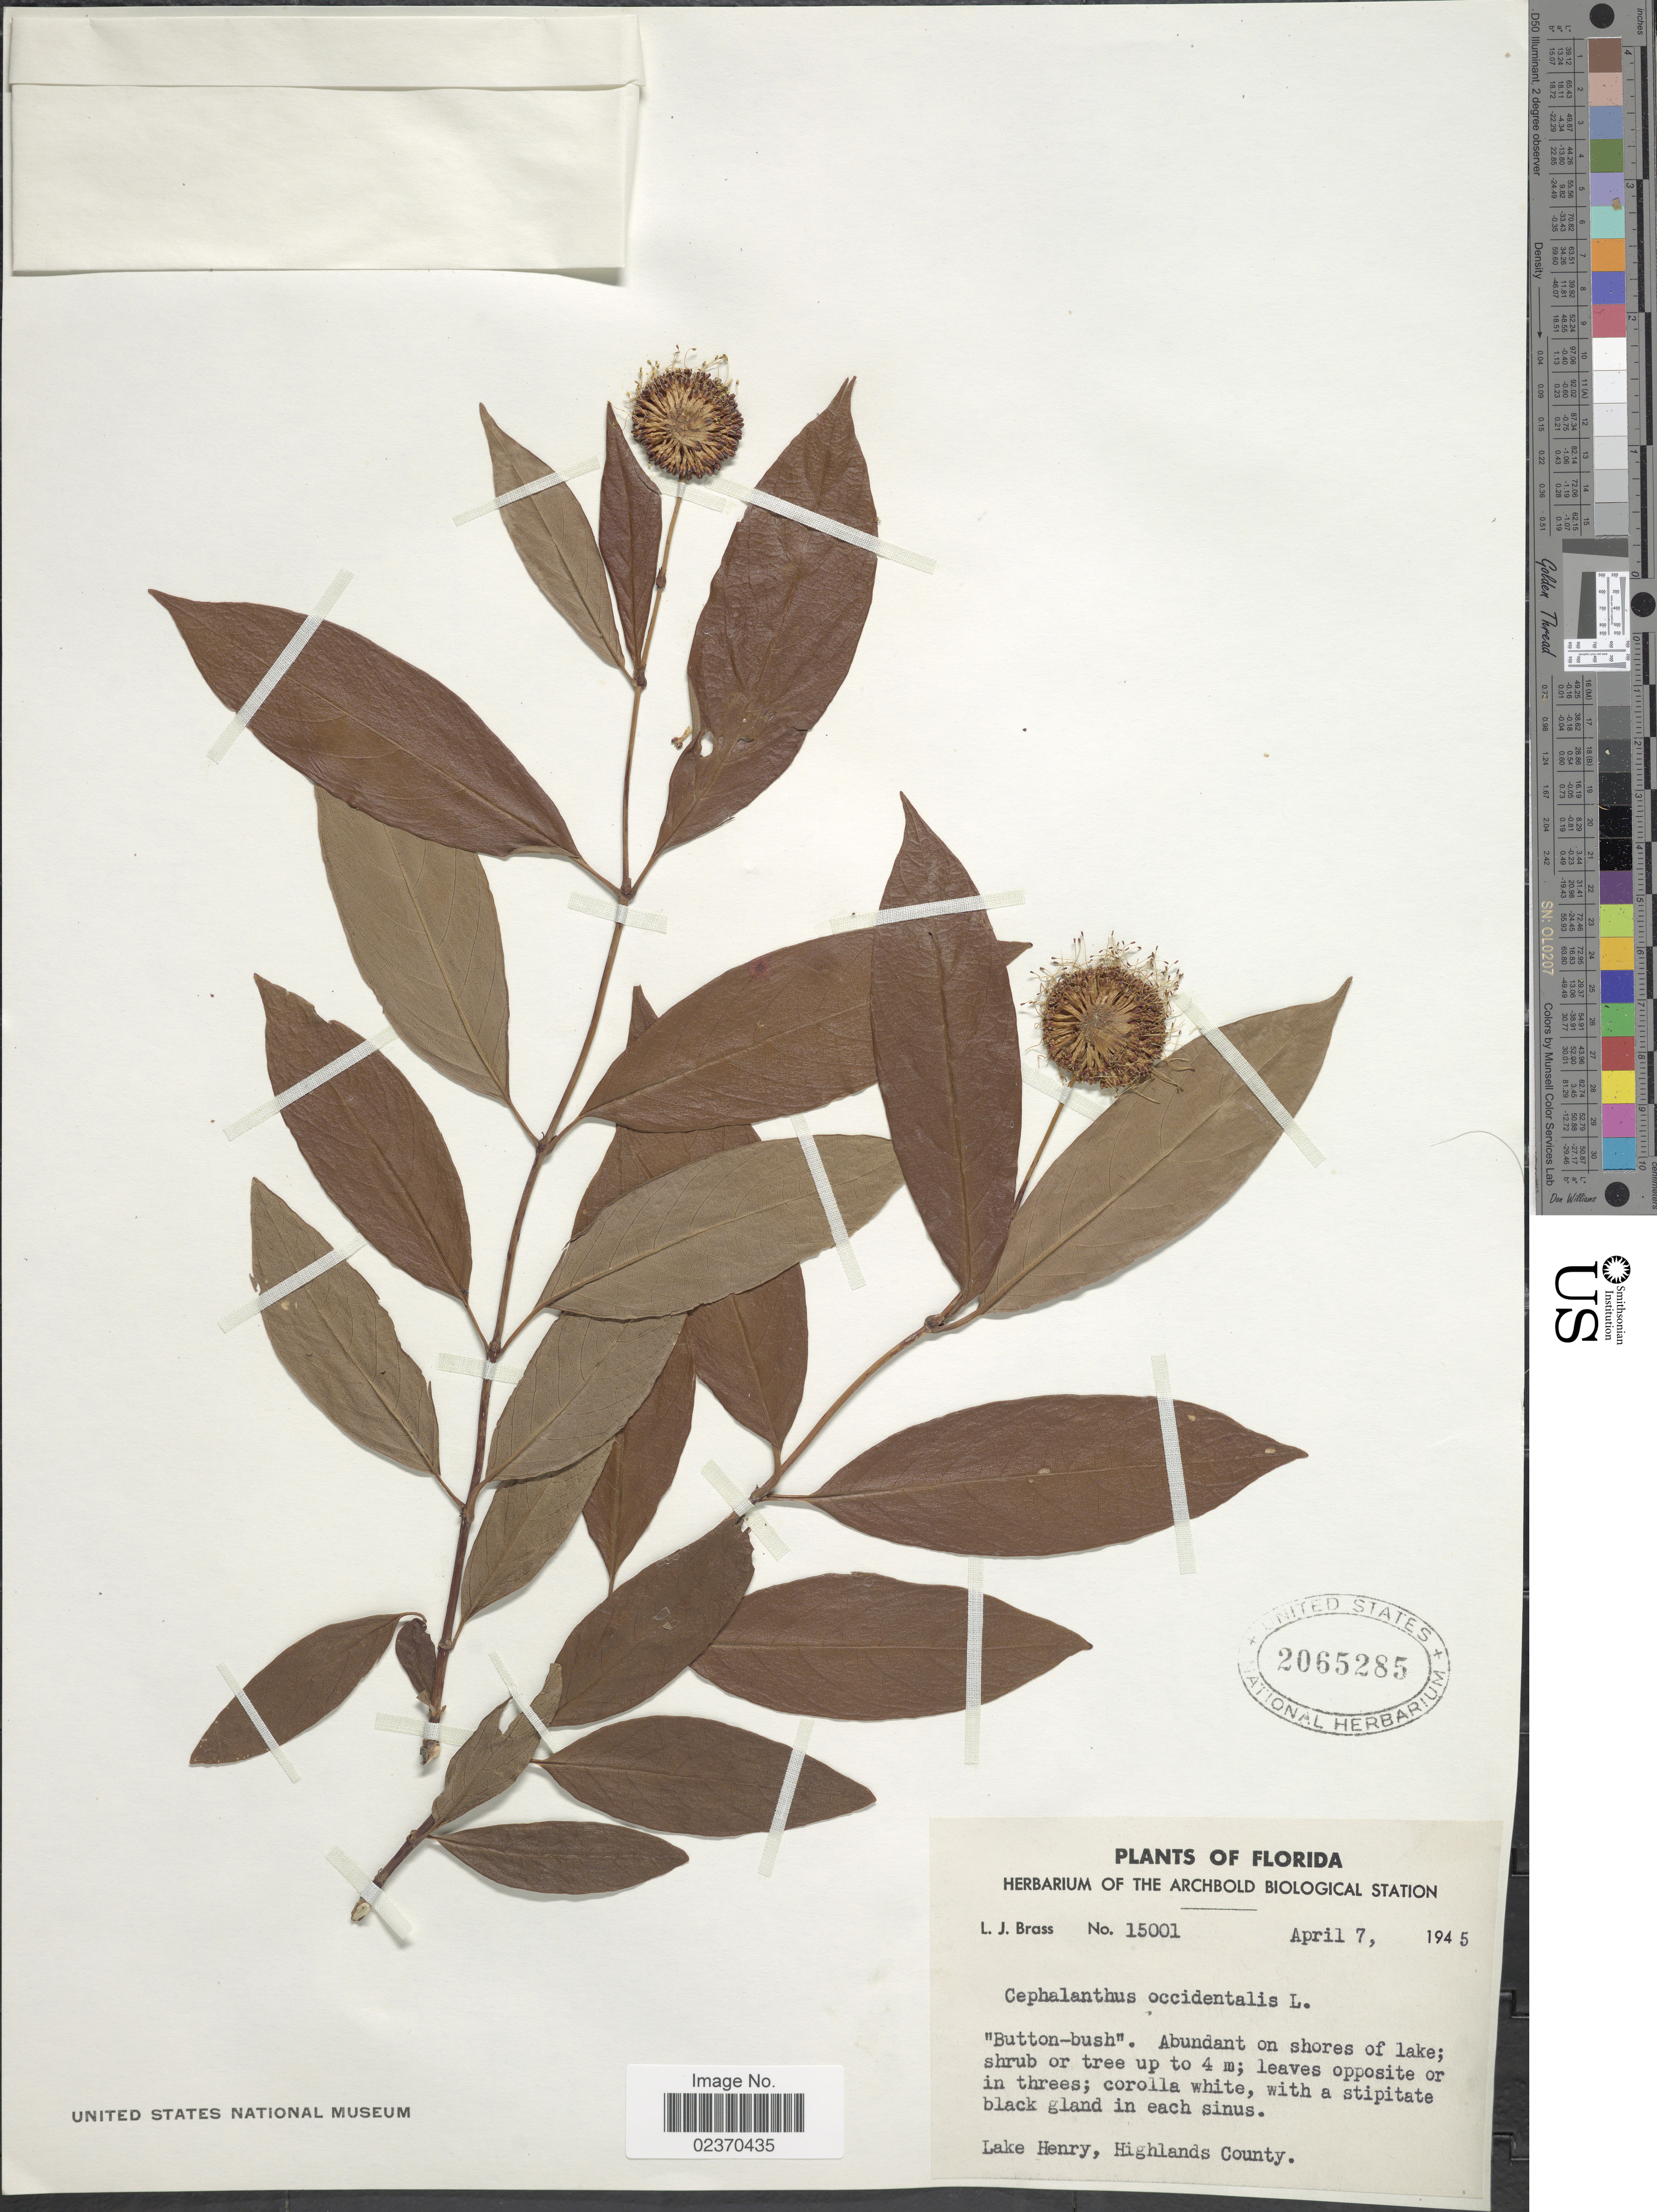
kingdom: Plantae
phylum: Tracheophyta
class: Magnoliopsida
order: Gentianales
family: Rubiaceae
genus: Cephalanthus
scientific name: Cephalanthus occidentalis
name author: L.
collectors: L. J. Brass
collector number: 15001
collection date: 1945-04-07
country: United States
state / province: Florida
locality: Lake Henry, Highlands County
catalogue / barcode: US 2065285